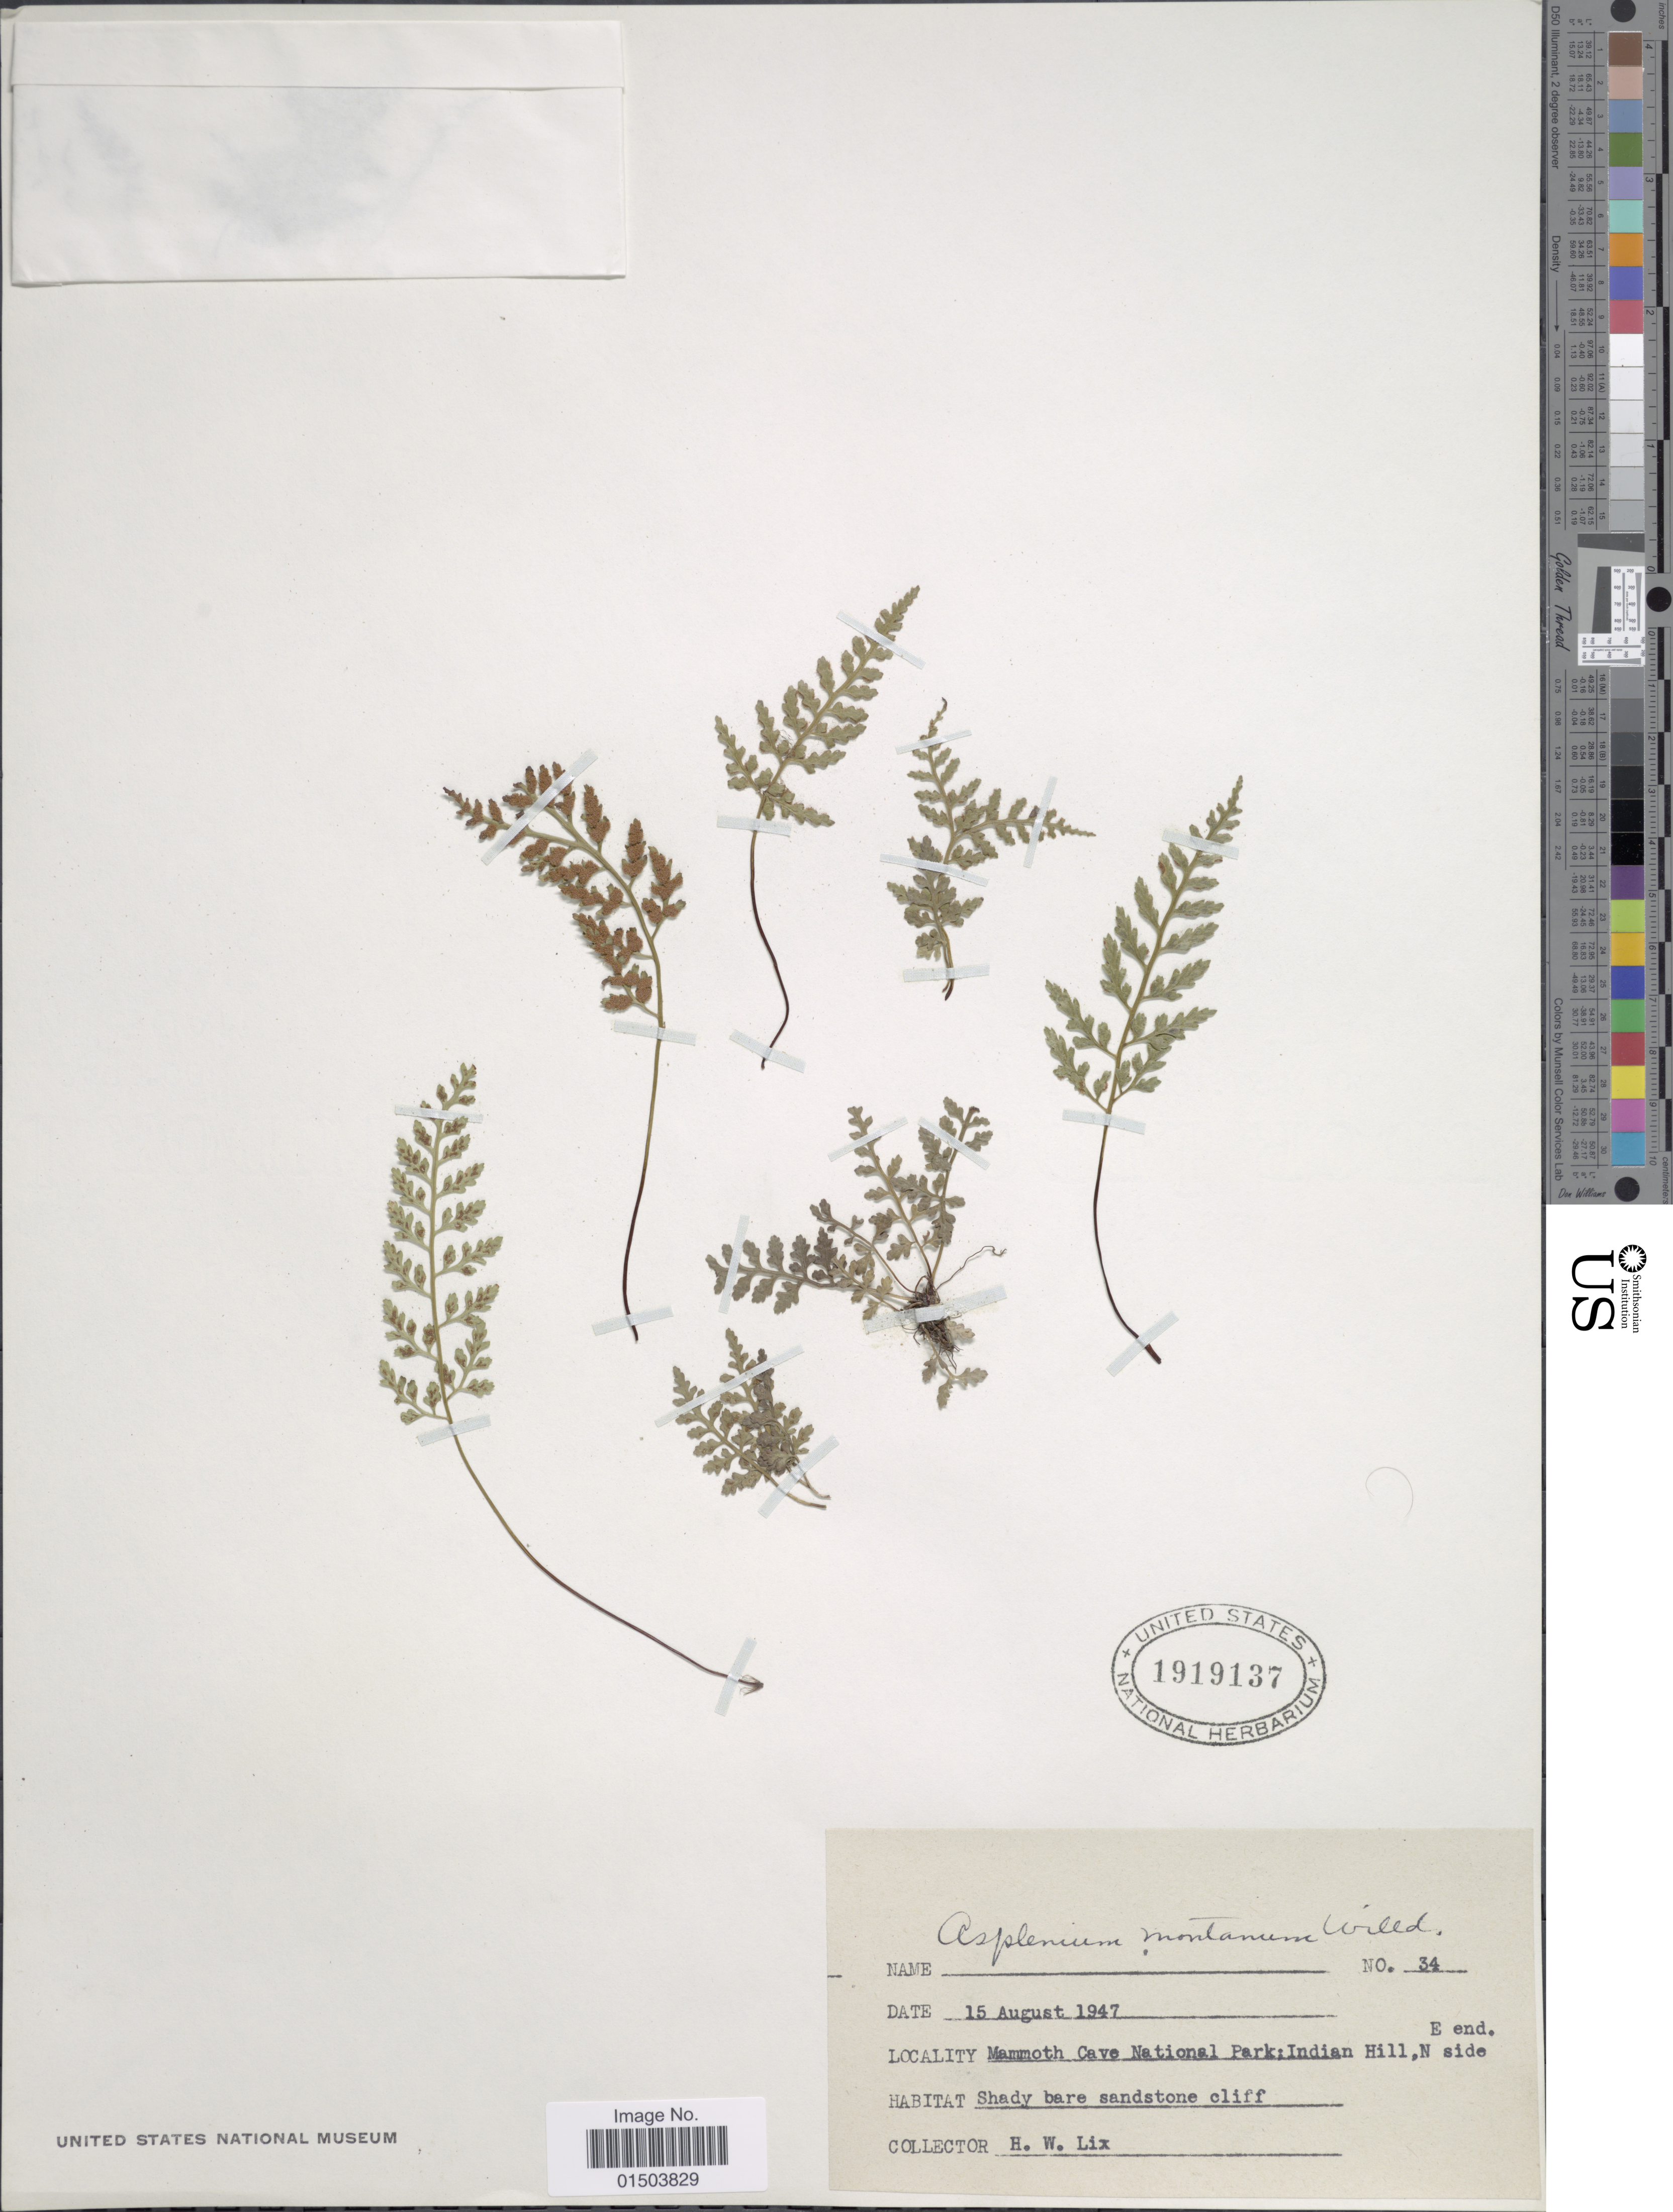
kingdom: Plantae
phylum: Tracheophyta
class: Polypodiopsida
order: Polypodiales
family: Aspleniaceae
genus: Asplenium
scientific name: Asplenium montanum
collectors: H. W. Lix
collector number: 34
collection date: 1947-08-15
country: United States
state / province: Kentucky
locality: Mammoth Cave National Park: Indian Hill, N side E end.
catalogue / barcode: US 1919137